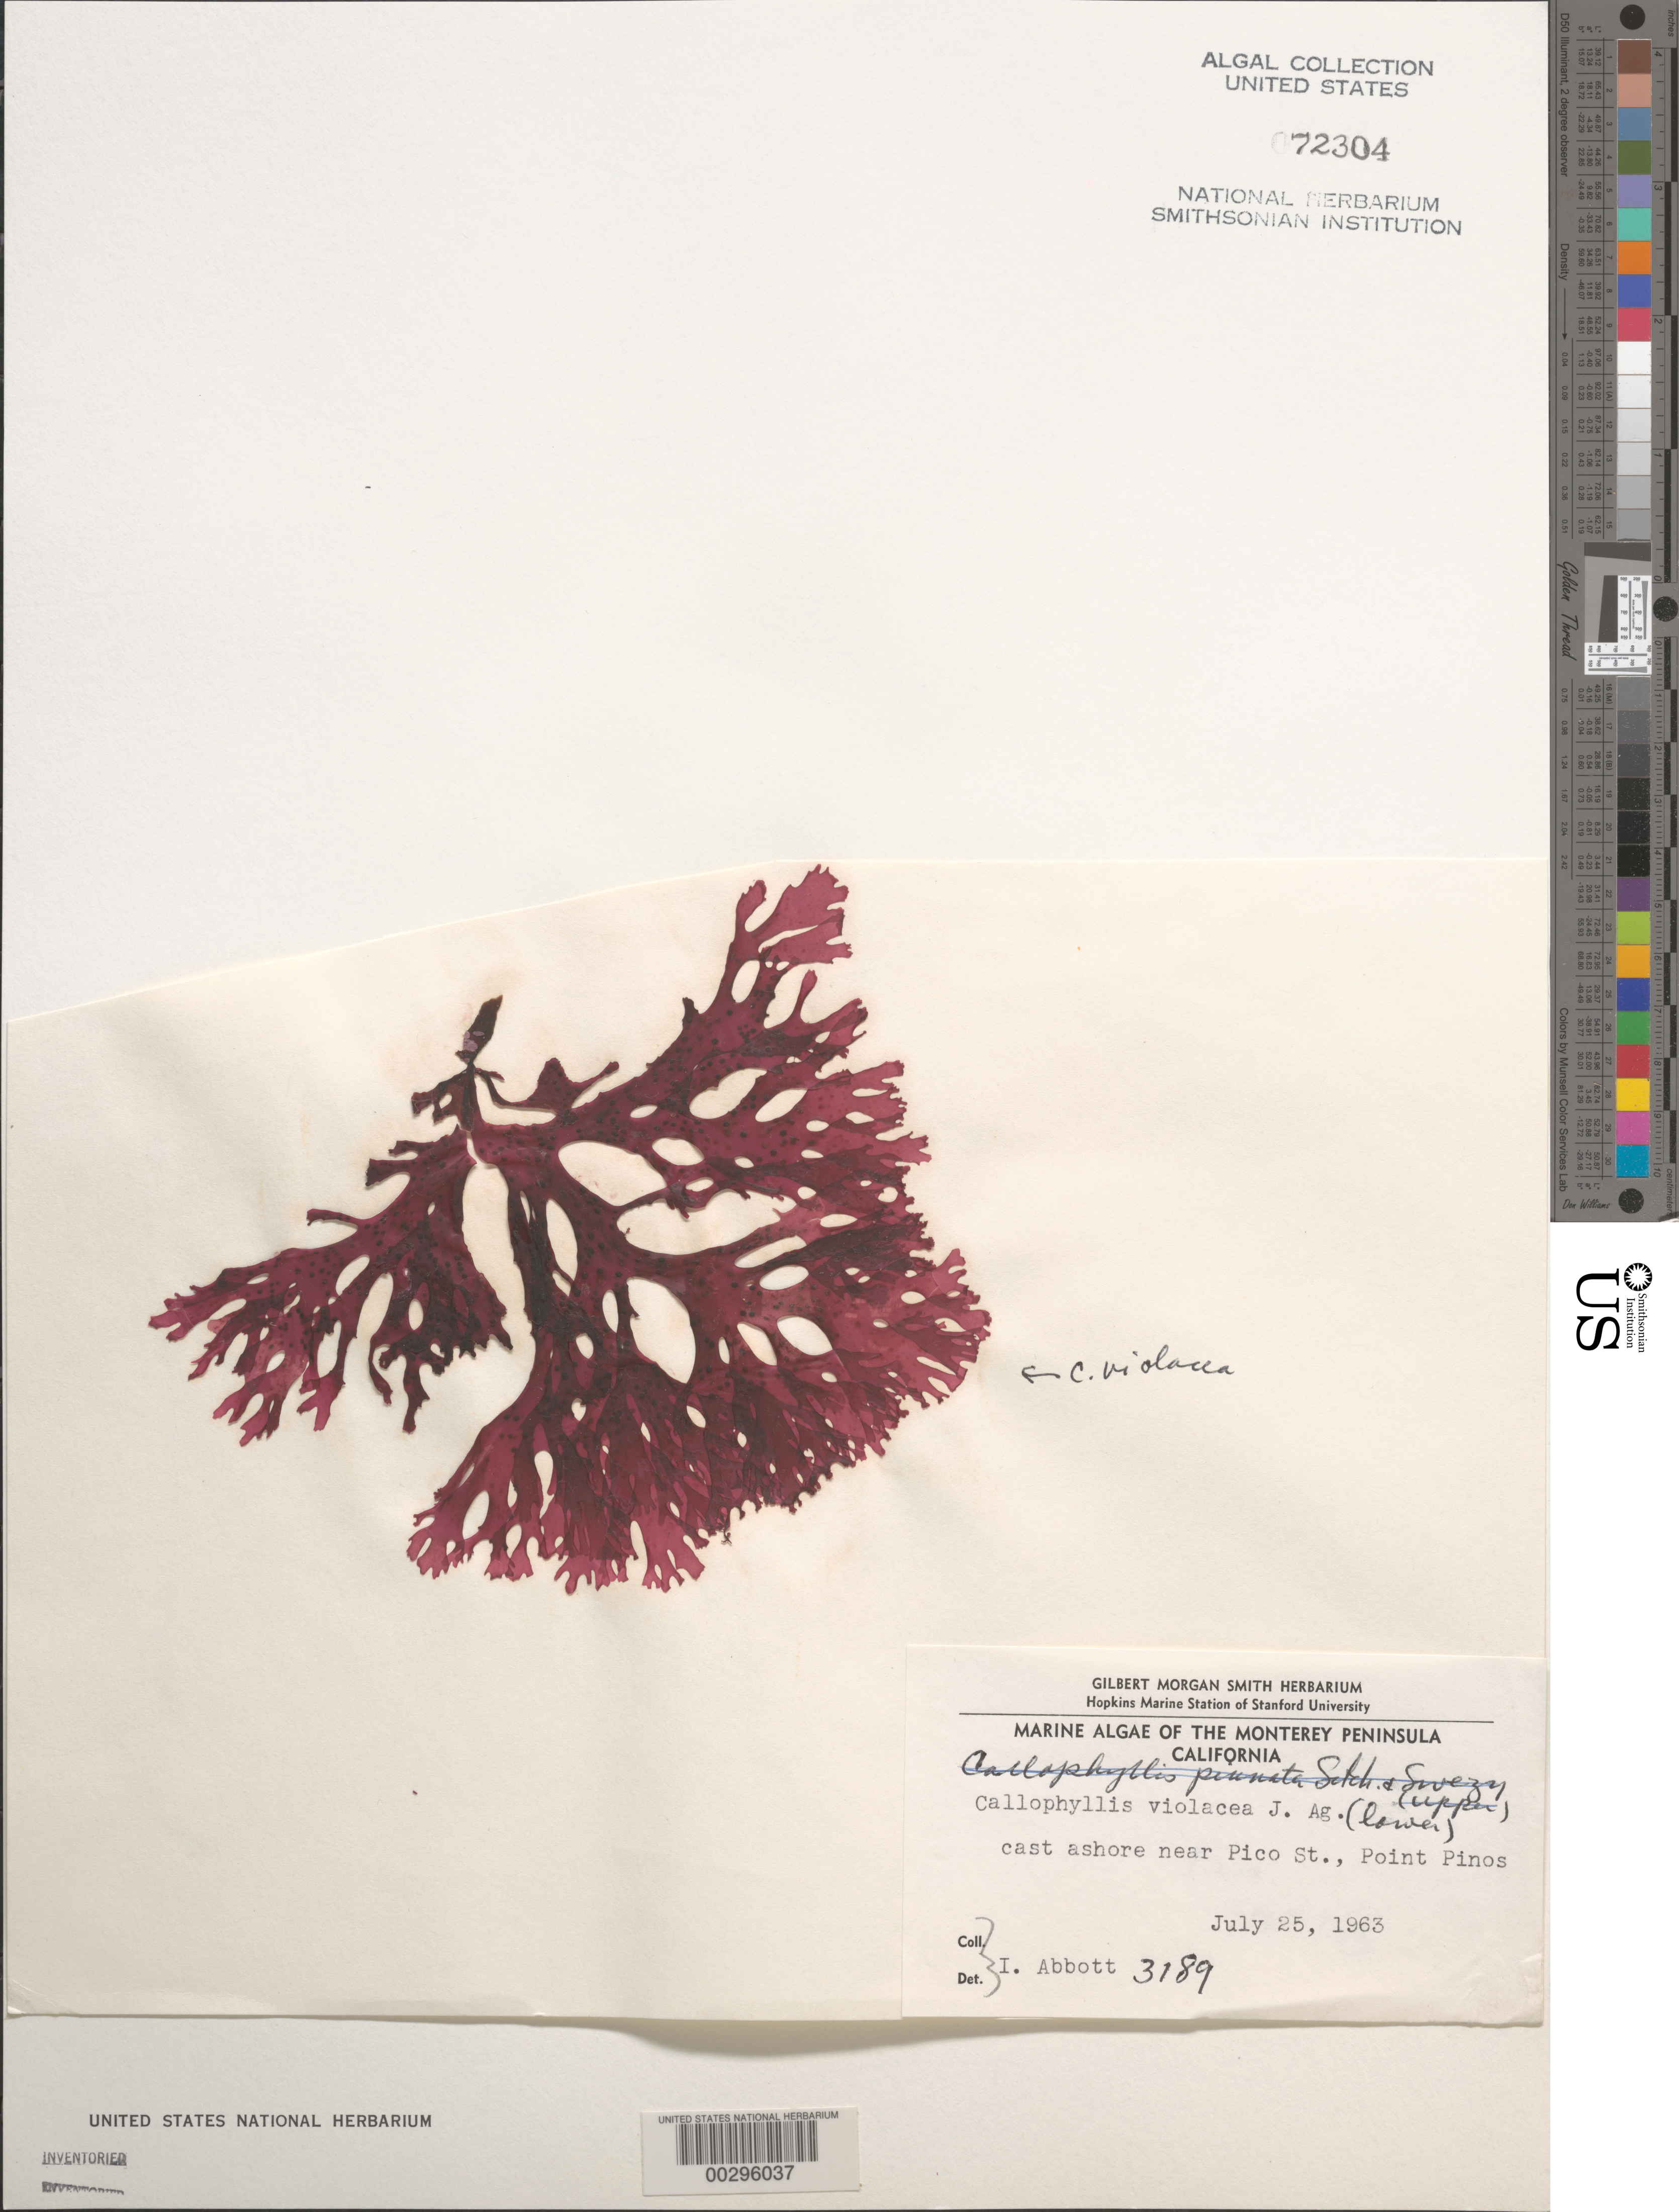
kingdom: Plantae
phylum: Rhodophyta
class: Florideophyceae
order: Gigartinales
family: Kallymeniaceae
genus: Callophyllis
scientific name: Callophyllis violacea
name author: J. Agardh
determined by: Abbott, Isabella A.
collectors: I. A. Abbott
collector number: IAA 3189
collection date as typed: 25 Jul 1963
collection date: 1963-07-25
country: United States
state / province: California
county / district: Monterey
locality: Point Pinos, near Pico Street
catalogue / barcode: US 72304